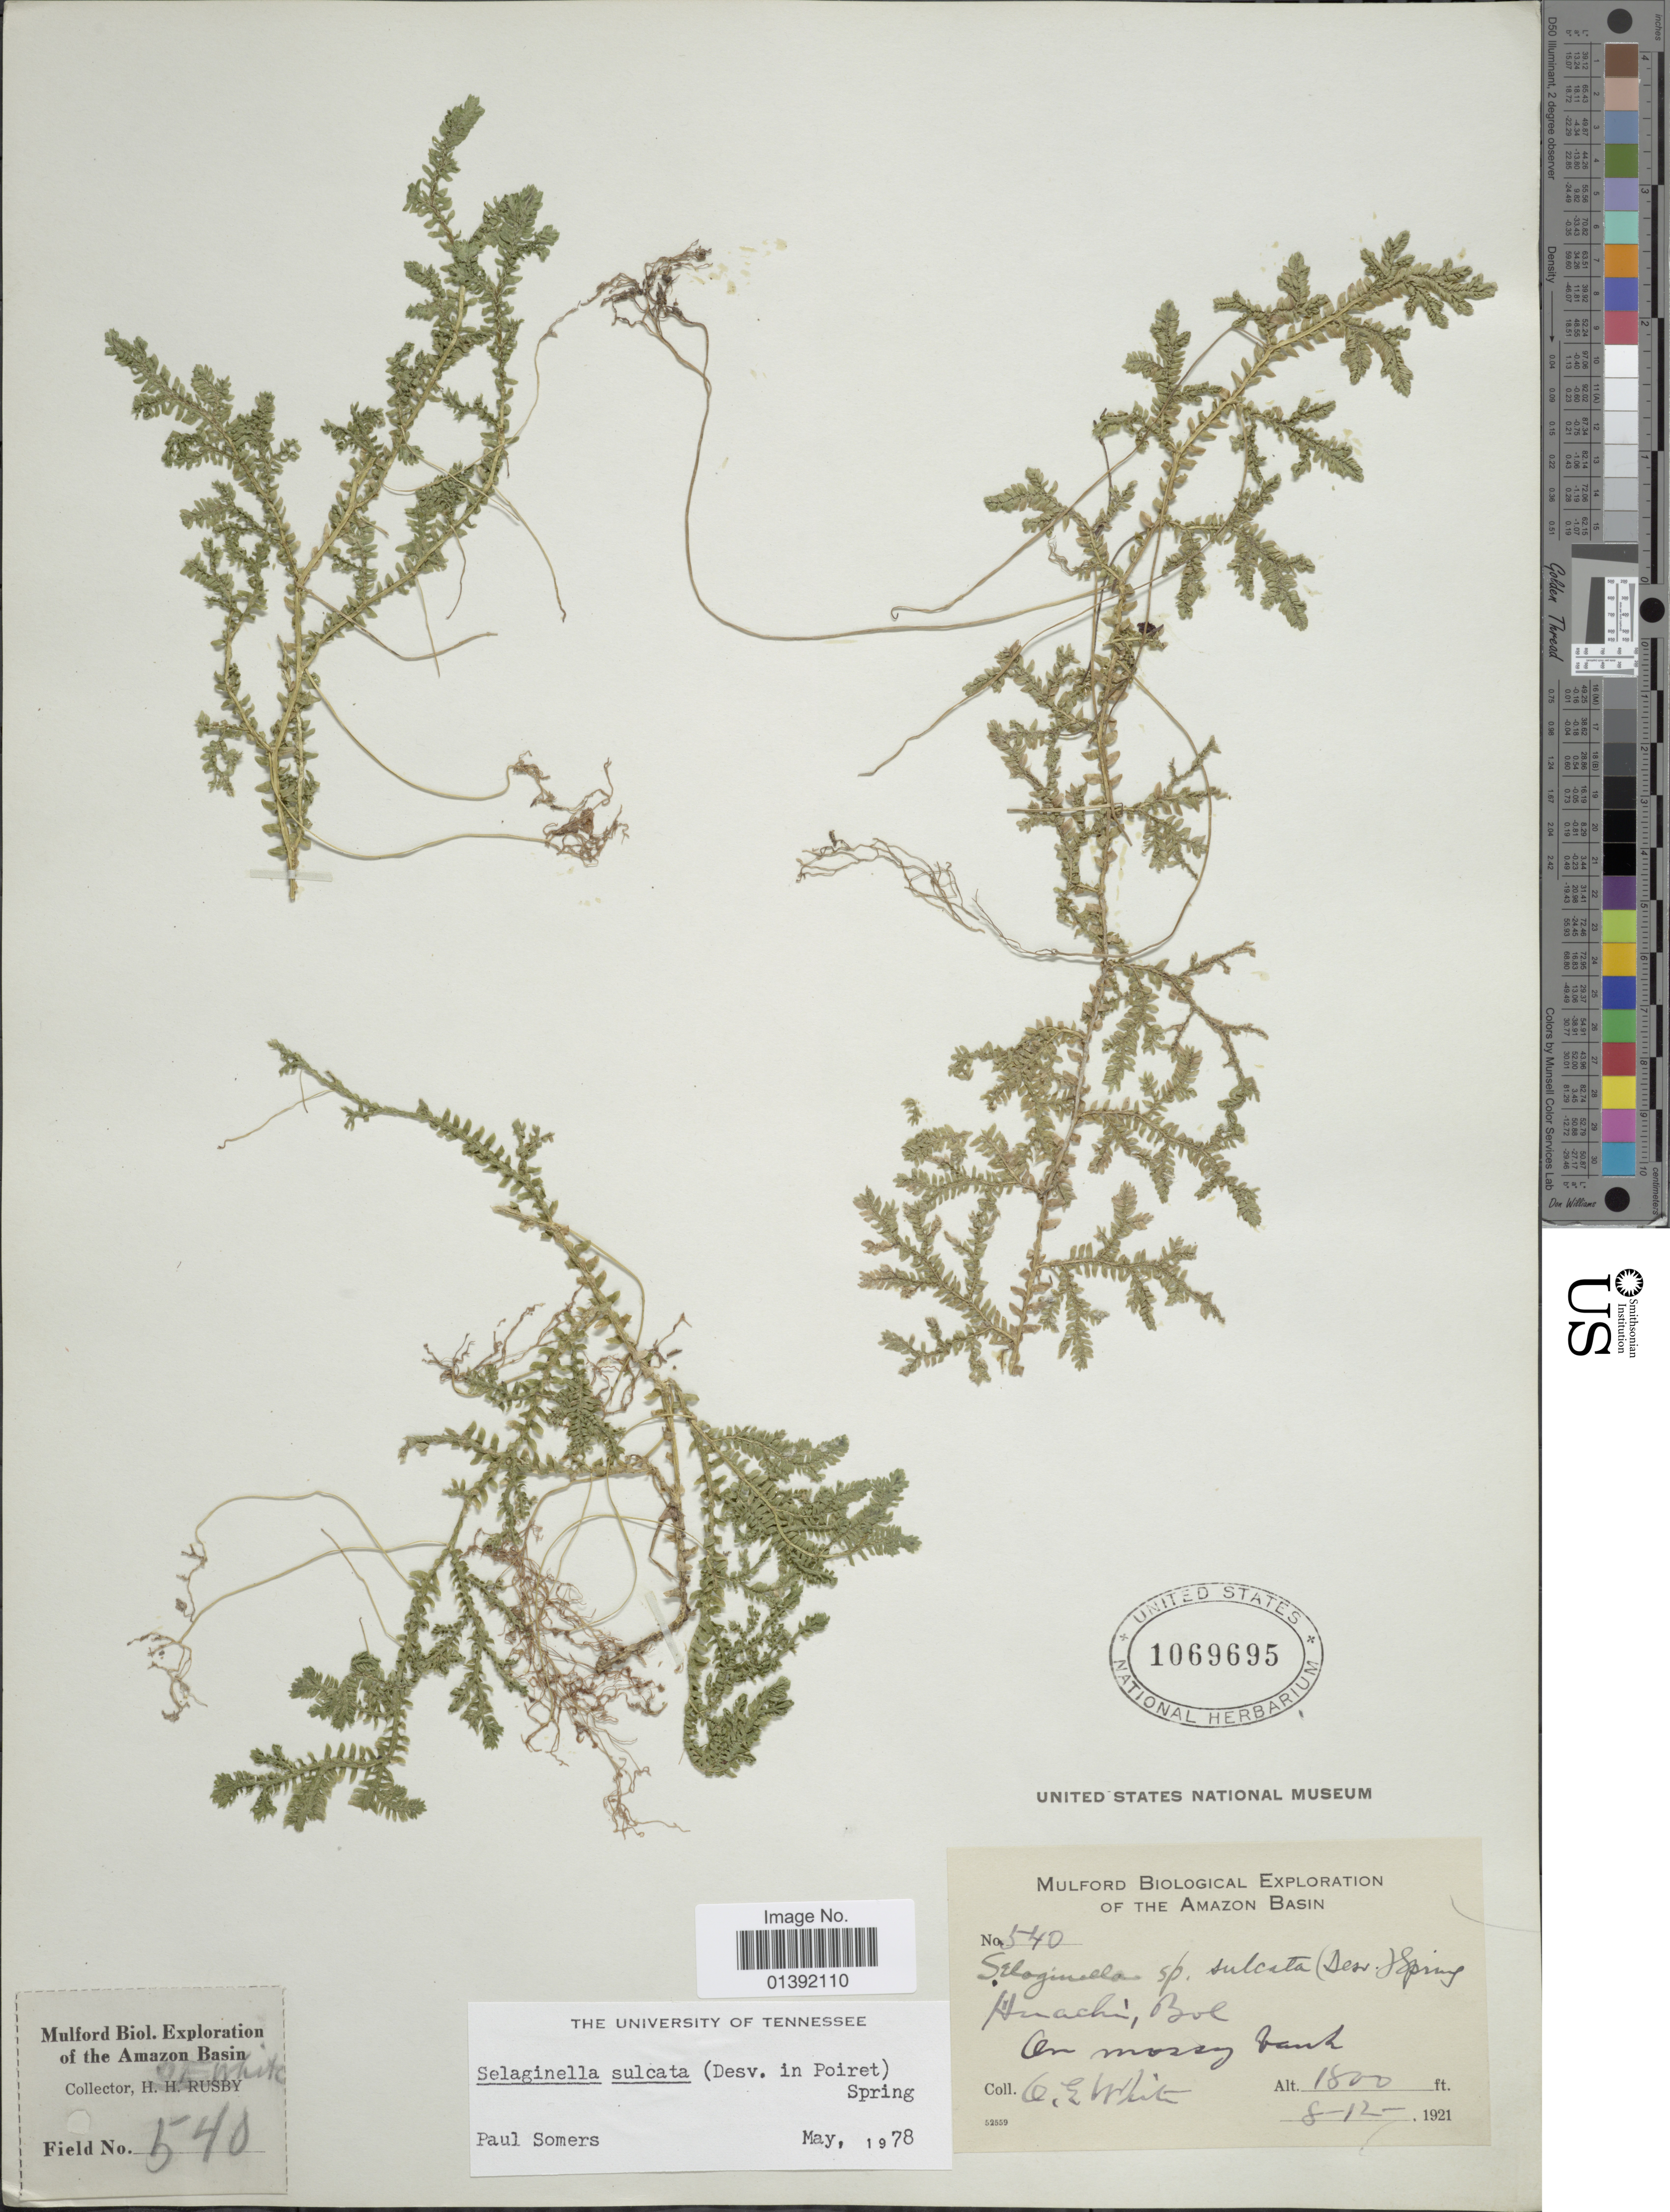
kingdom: Plantae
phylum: Tracheophyta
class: Lycopodiopsida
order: Selaginellales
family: Selaginellaceae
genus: Selaginella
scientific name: Selaginella sulcata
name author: (Desv. ex Poir.) Spring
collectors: O. E. White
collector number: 540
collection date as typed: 8-12-1921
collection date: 1921-08-12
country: Bolivia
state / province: Beni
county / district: Iténez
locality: Huachi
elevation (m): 549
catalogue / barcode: US 1069695